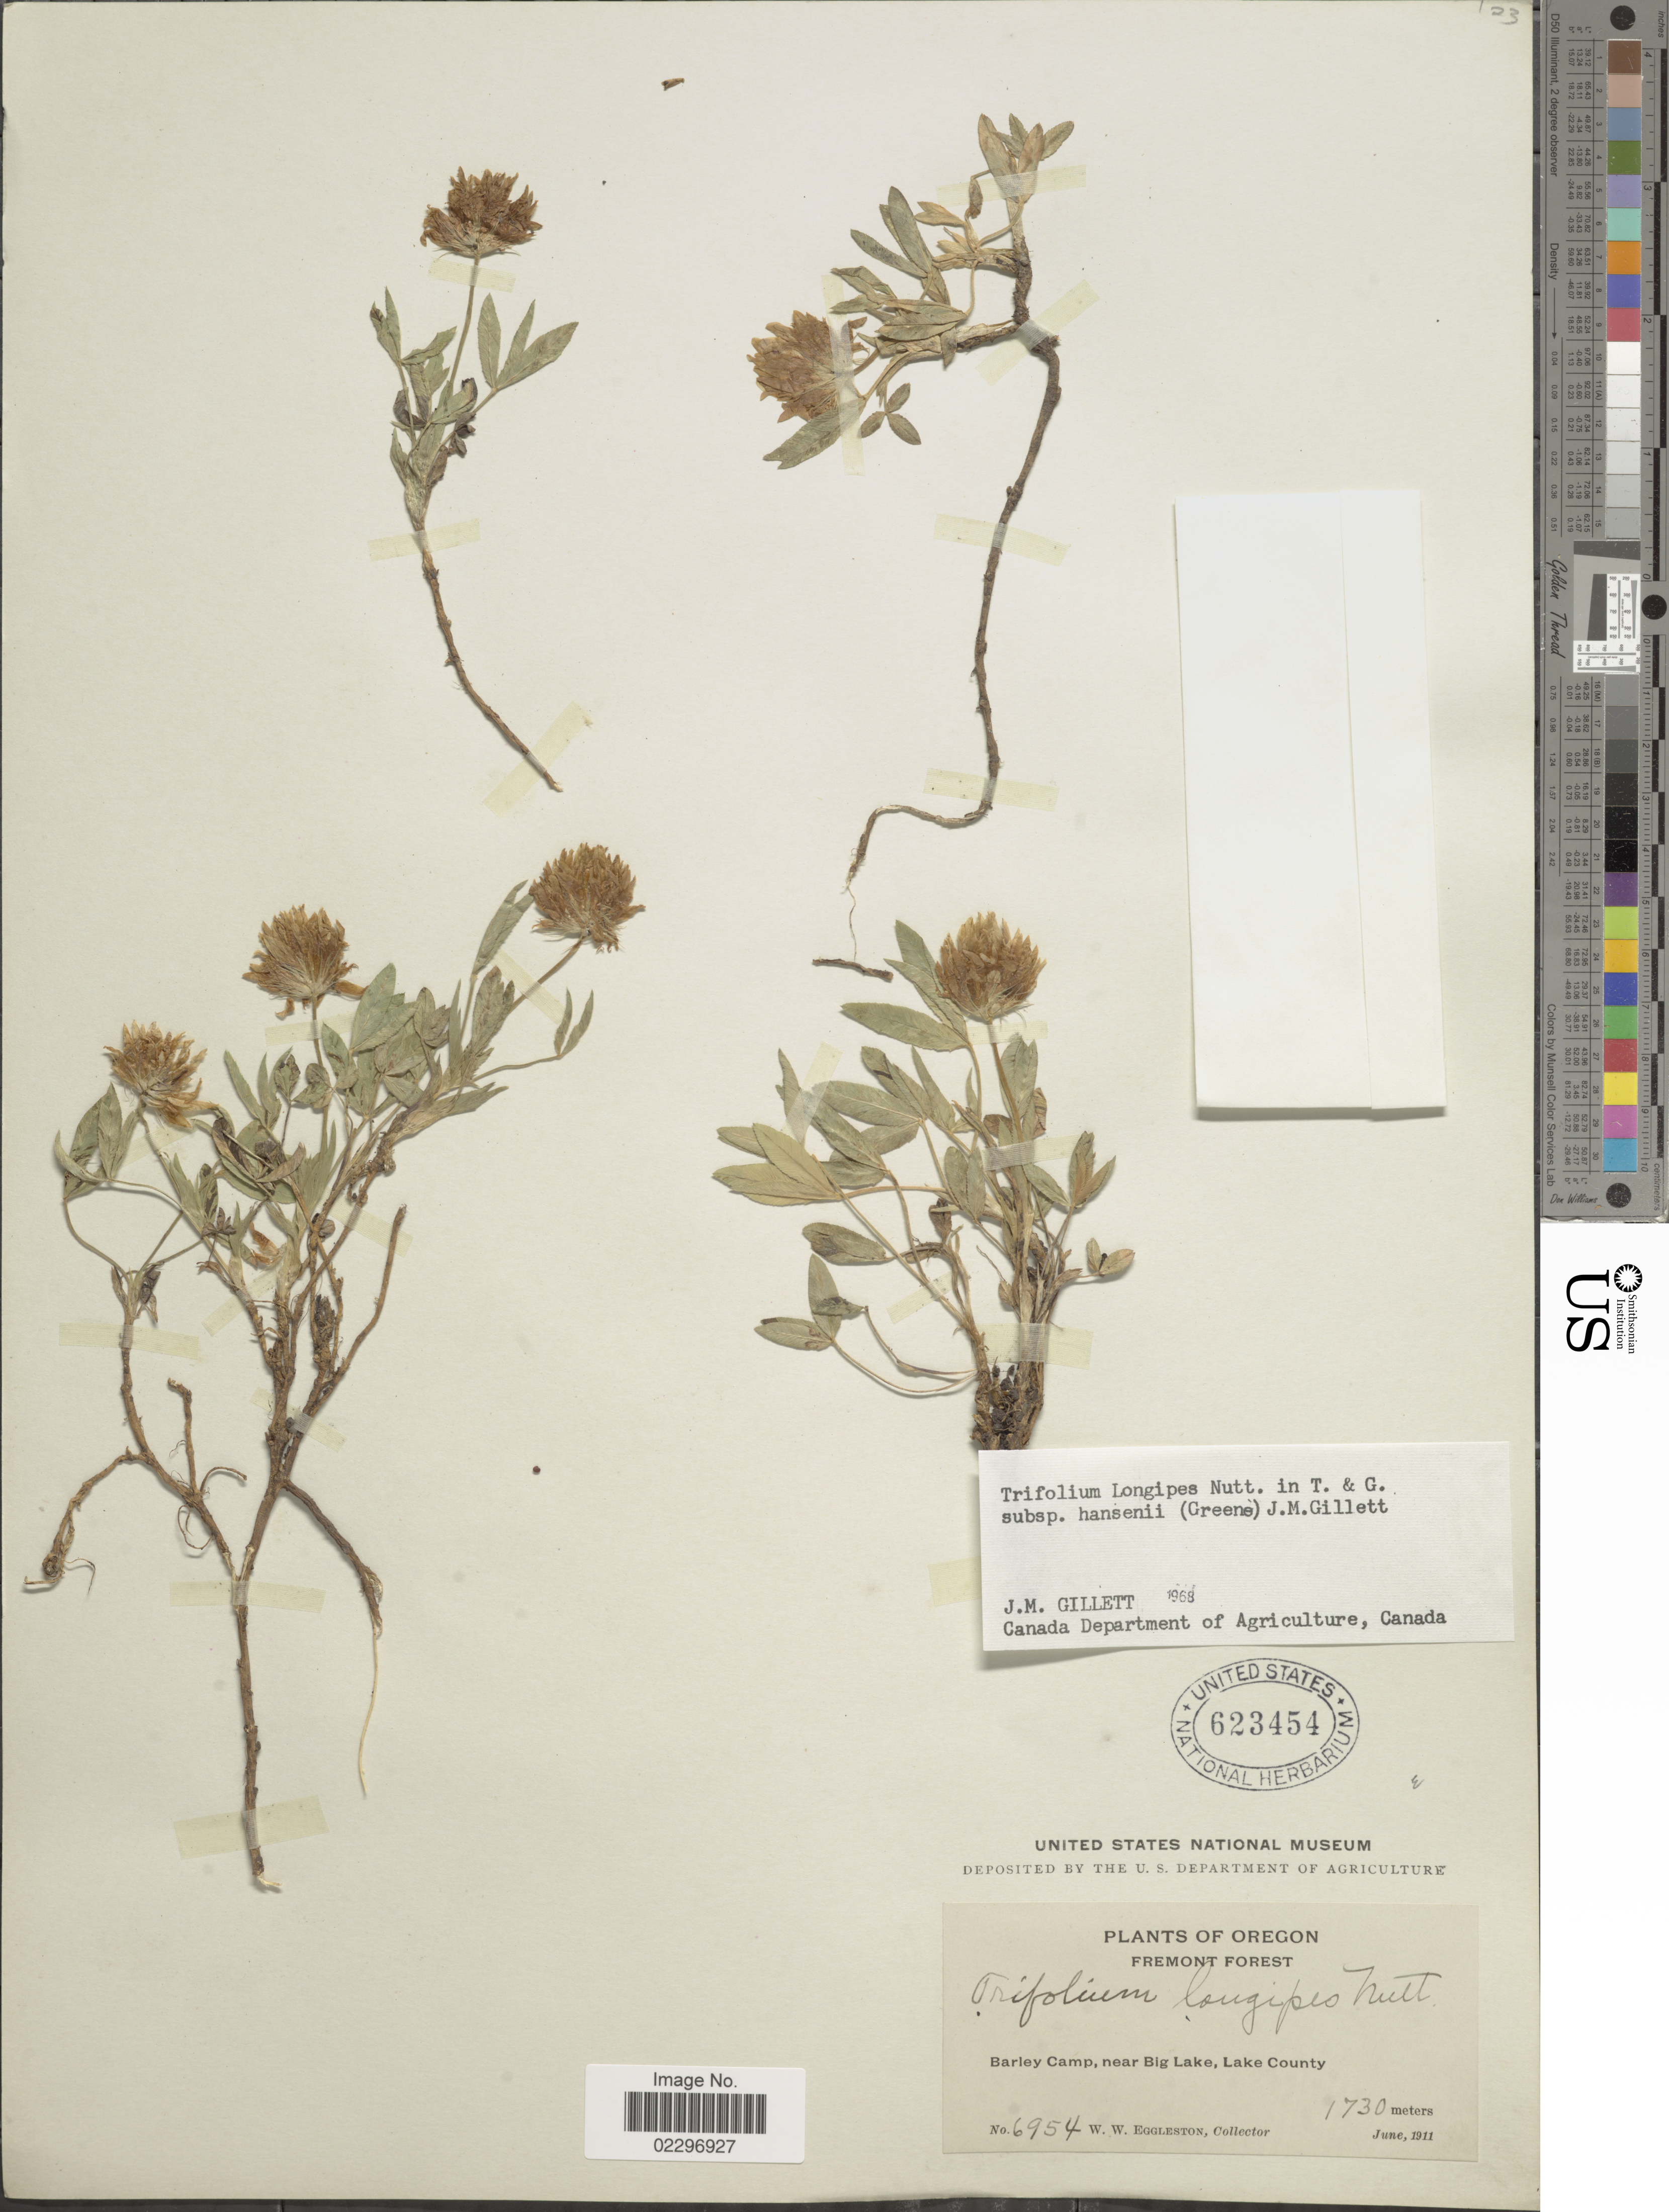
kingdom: Plantae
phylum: Tracheophyta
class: Magnoliopsida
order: Fabales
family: Fabaceae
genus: Trifolium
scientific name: Trifolium longipes subsp. hansenii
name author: (Greene) J.M. Gillett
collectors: W. W. Eggleston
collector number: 6954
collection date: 1911-06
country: United States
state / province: Oregon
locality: Fremont Forest, Barley Camp, near Big Lake, Lake County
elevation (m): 1730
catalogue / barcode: US 623454